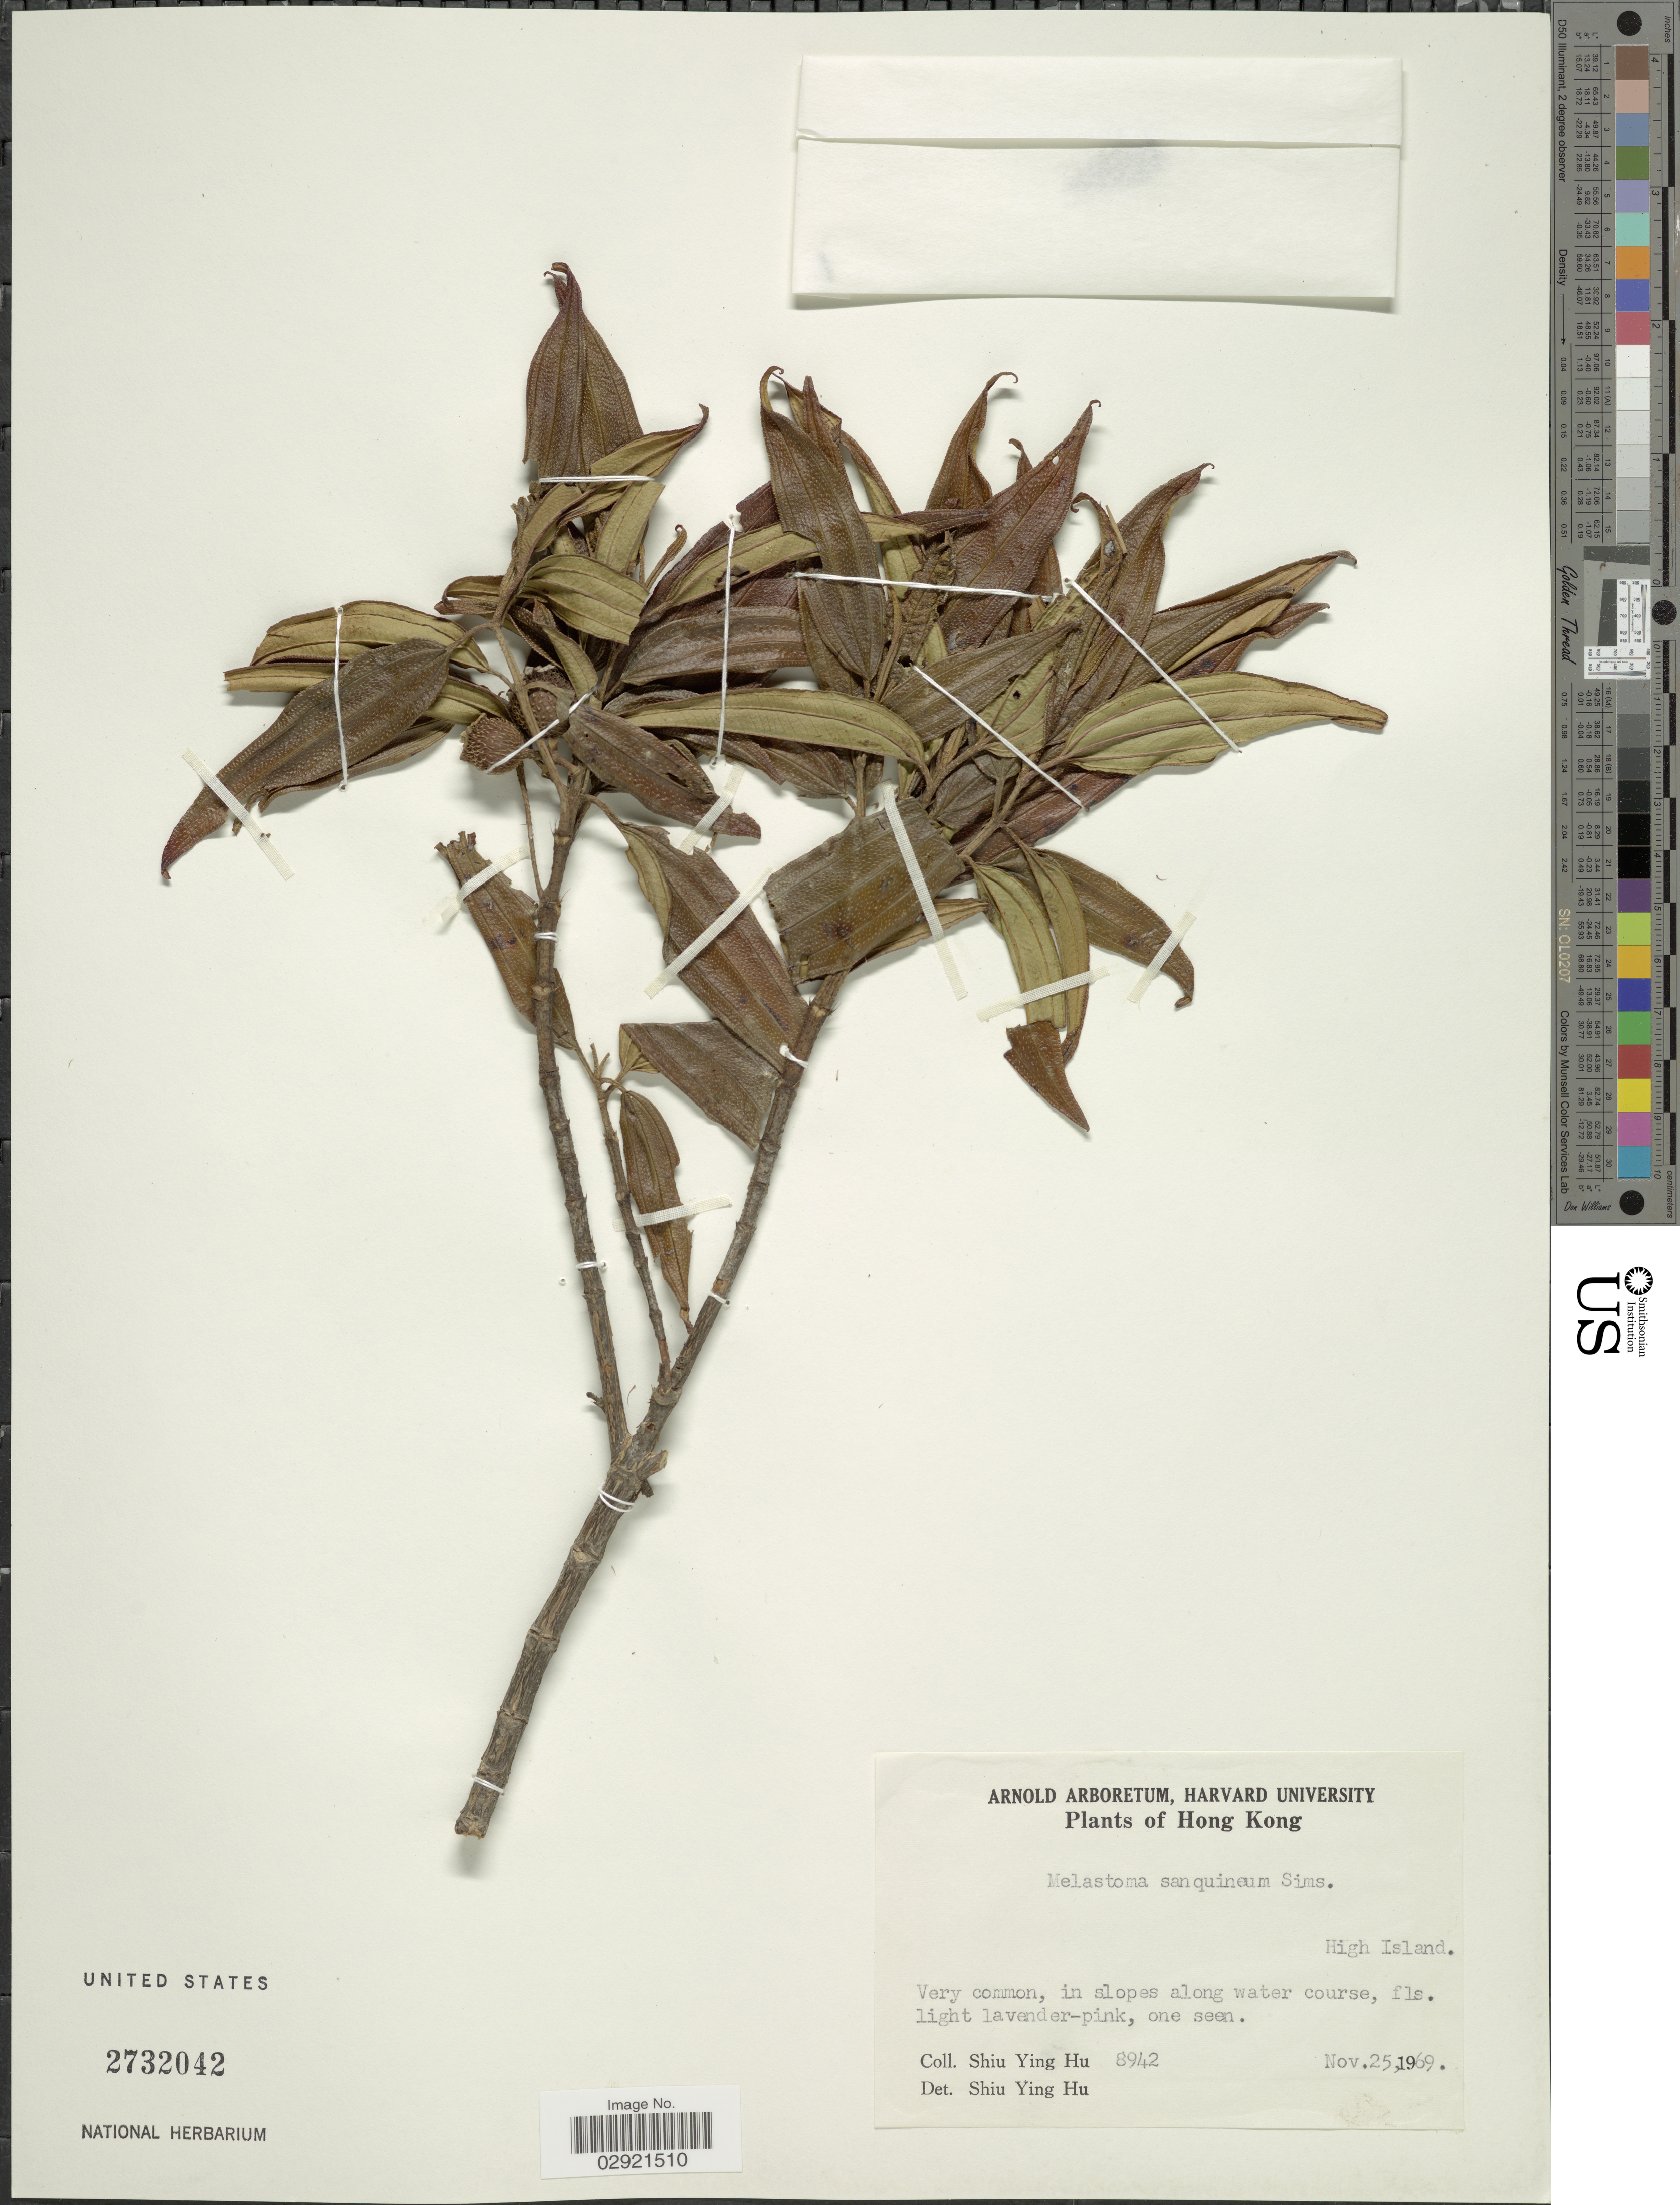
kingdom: Plantae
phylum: Tracheophyta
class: Magnoliopsida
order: Myrtales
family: Melastomataceae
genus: Melastoma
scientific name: Melastoma sanguineum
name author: Sims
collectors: S. Y. Hu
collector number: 8942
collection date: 1969-11-25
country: China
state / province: Hong Kong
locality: High Island.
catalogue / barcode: US 2732042